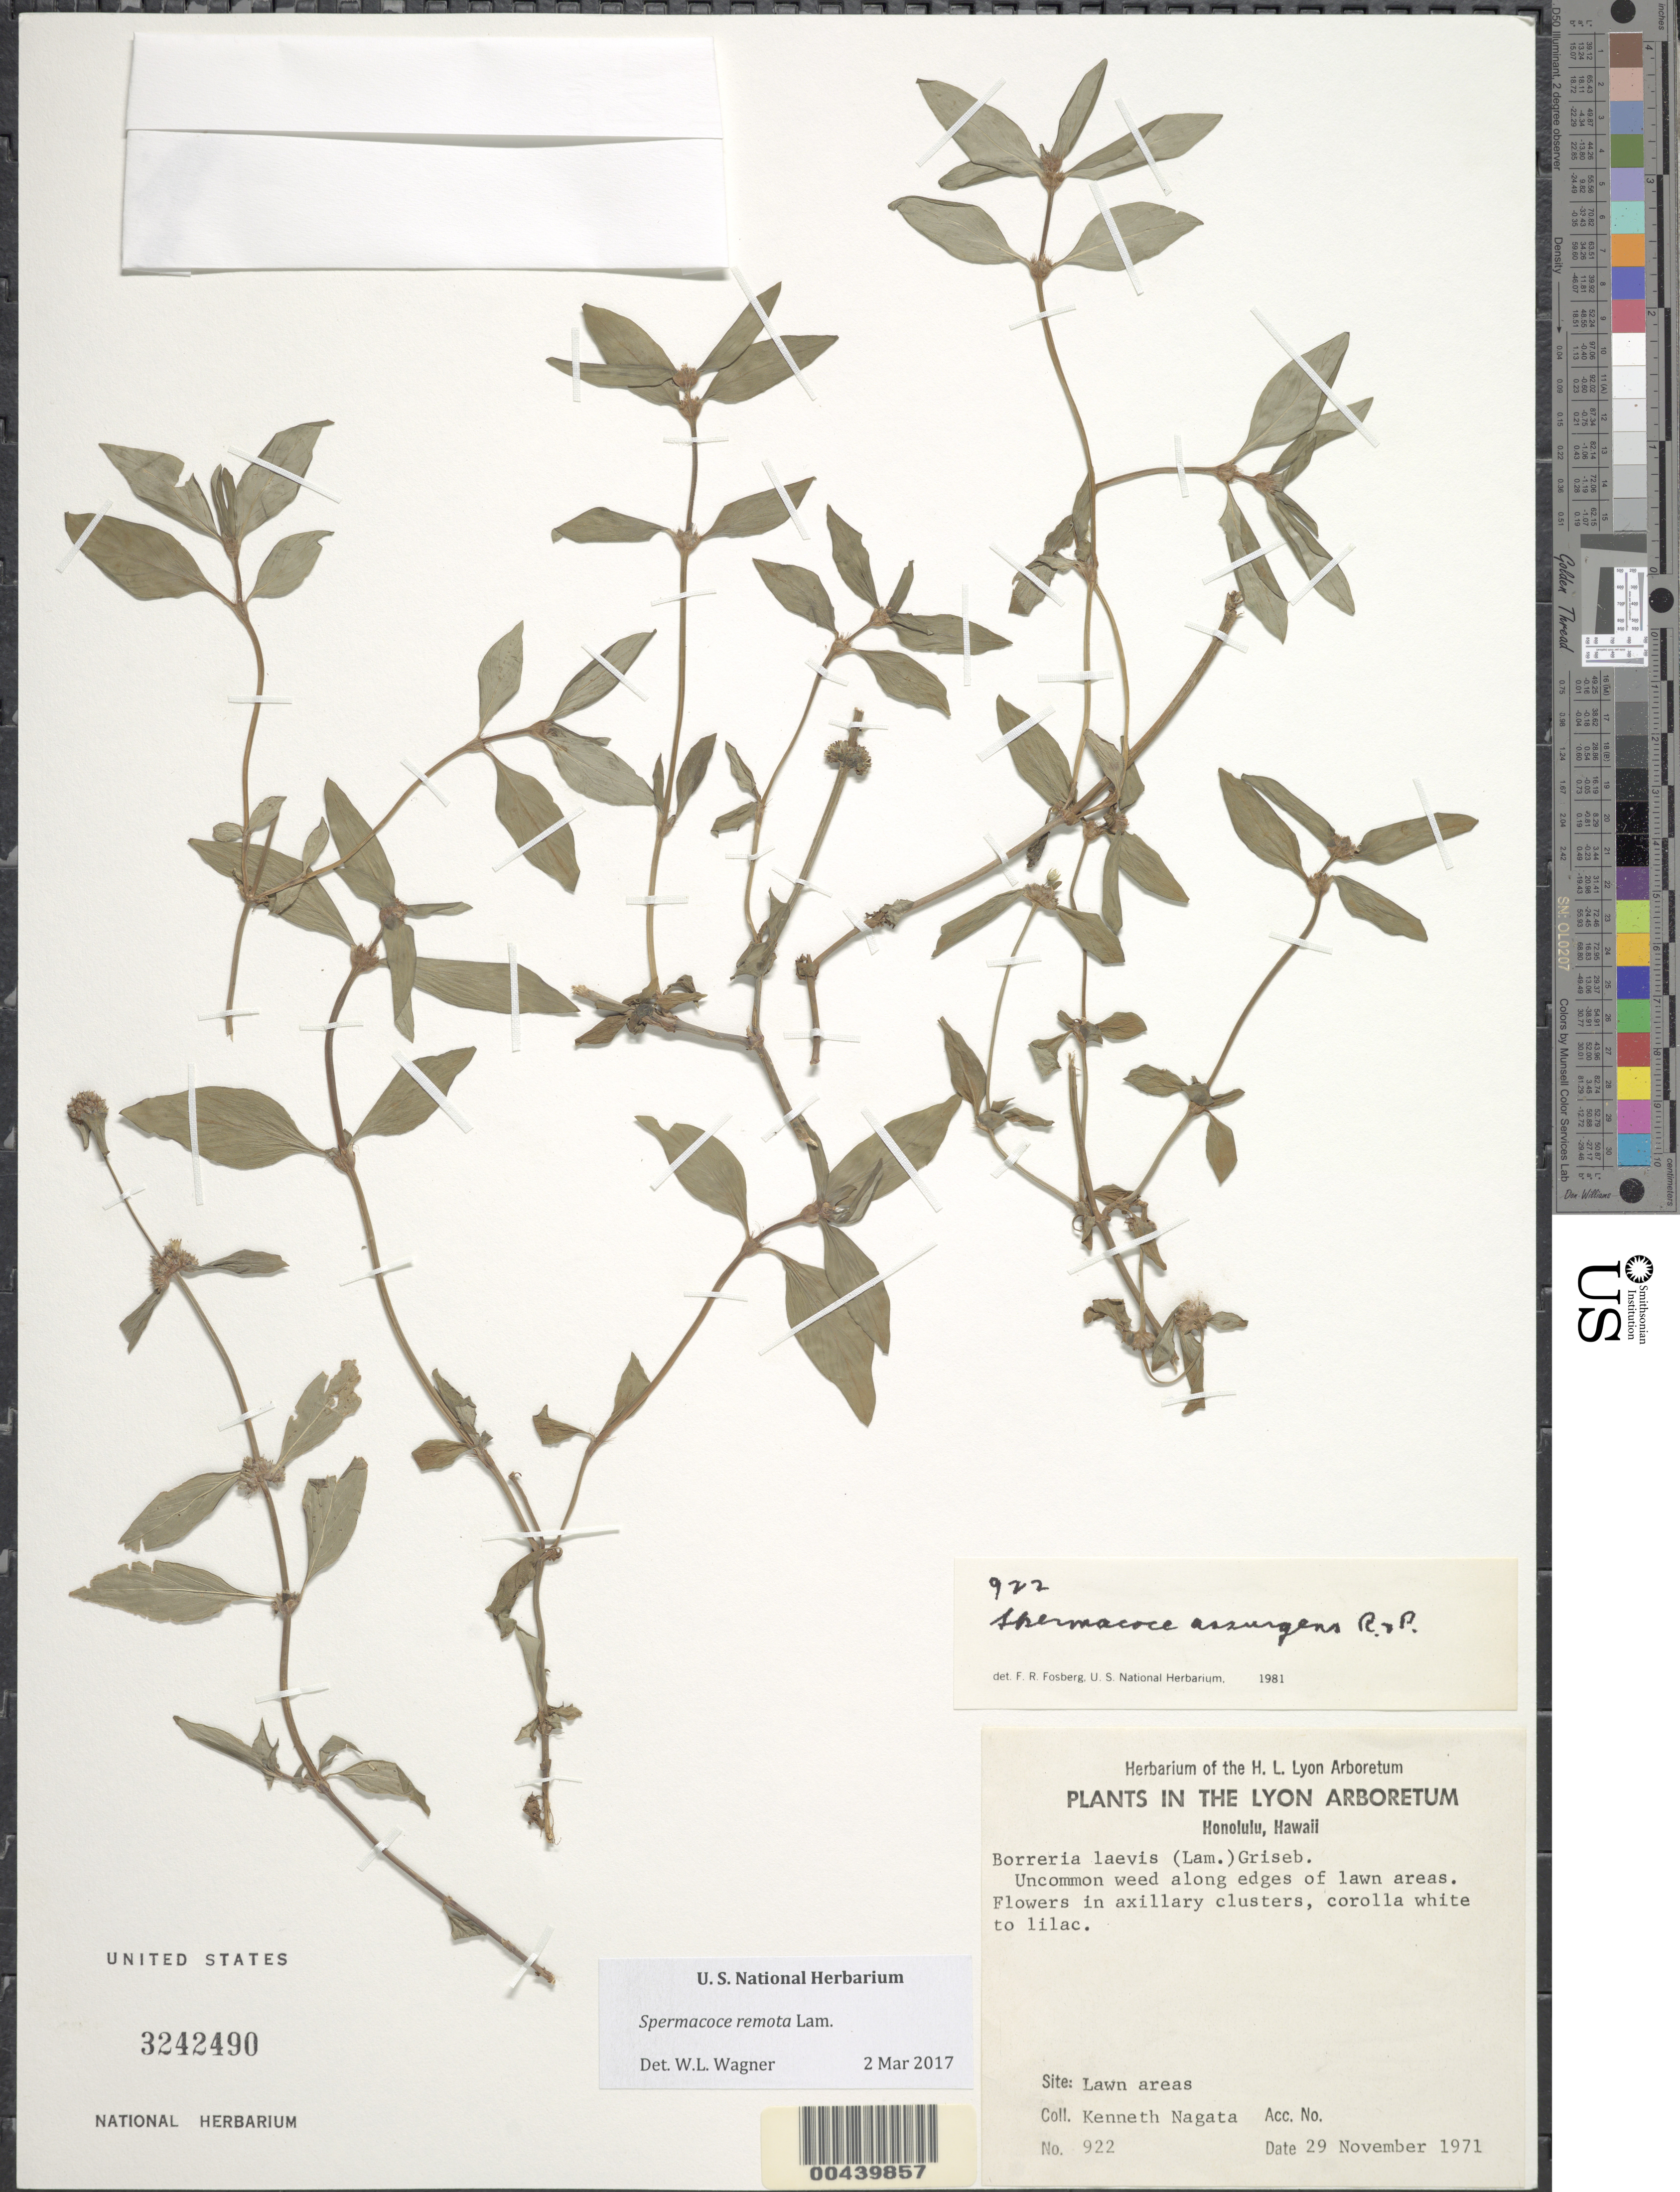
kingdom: Plantae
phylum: Tracheophyta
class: Magnoliopsida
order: Gentianales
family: Rubiaceae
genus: Spermacoce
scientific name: Spermacoce remota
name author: Lam.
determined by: Wagner, W. L., (BOT), Smithsonian Institution - National Museum of Natural History (UNITED STATES)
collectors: K. Nagata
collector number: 922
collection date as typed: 29 Nov 1971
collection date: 1971-11-29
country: United States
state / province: Hawaii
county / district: Honolulu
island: Oahu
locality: Along edges of lawn areas, in the Lyon Arboretum, Honolulu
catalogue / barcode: US 3242490